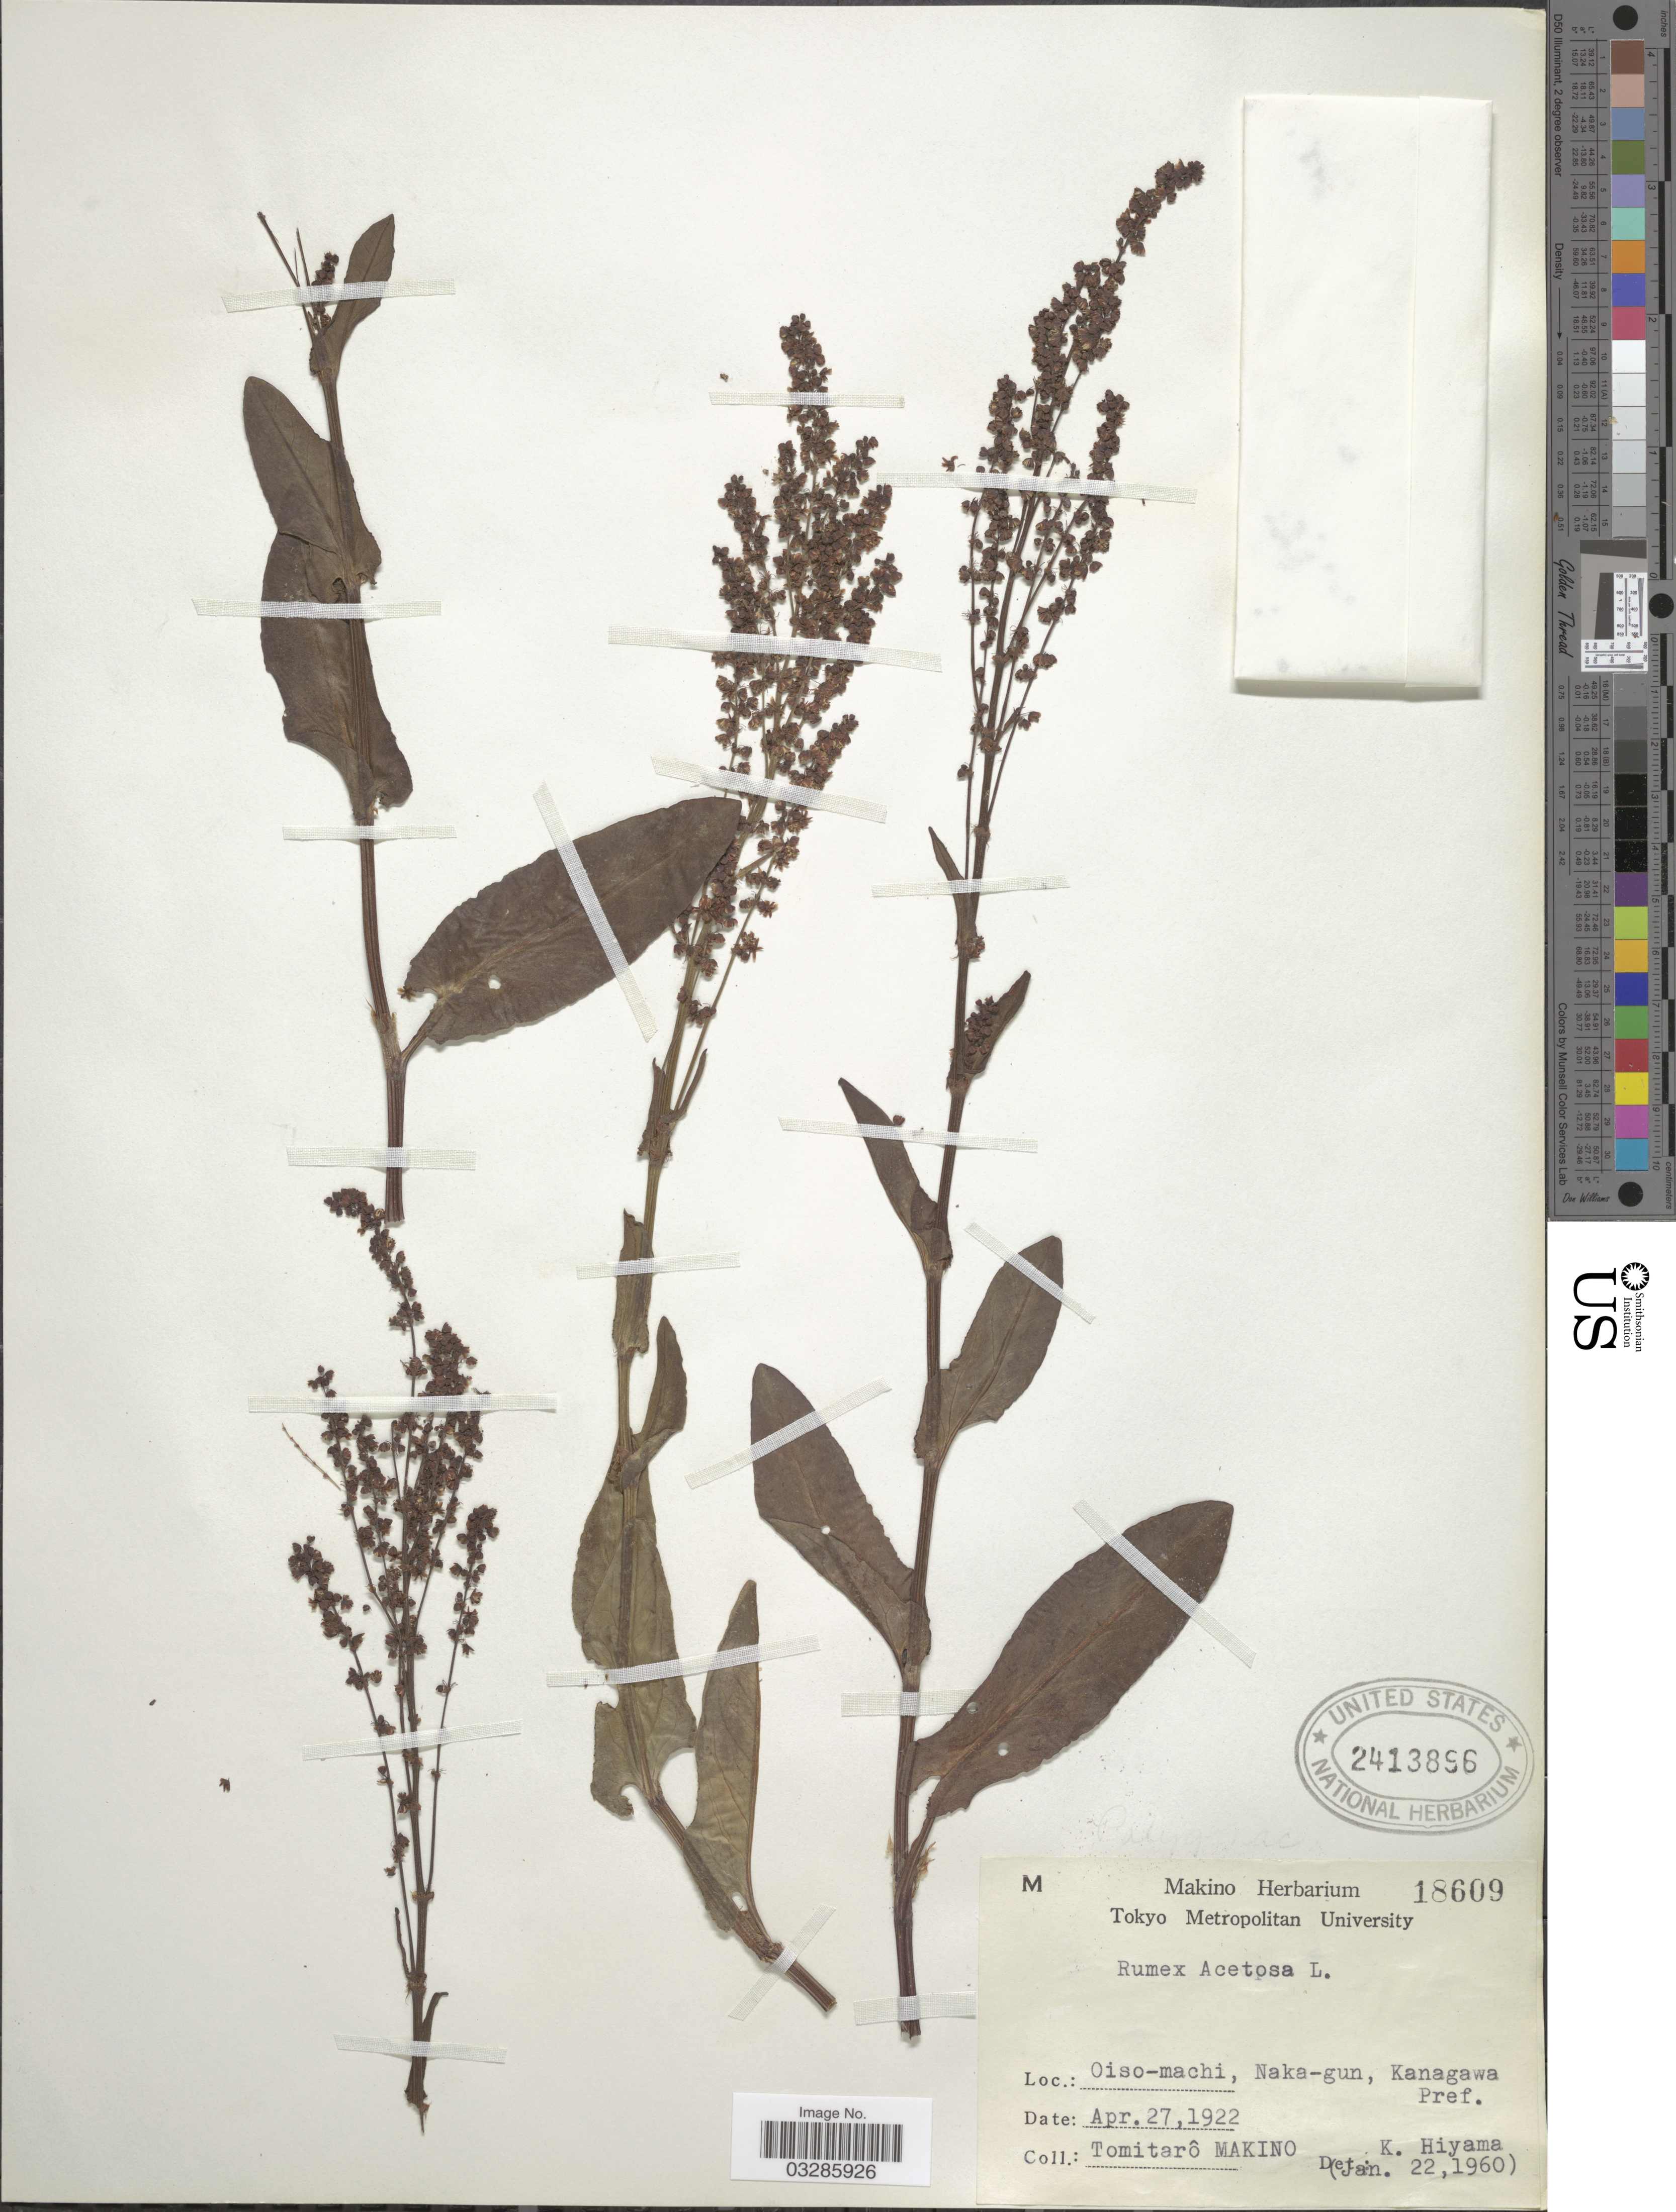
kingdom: Plantae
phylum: Tracheophyta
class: Magnoliopsida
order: Caryophyllales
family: Polygonaceae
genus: Rumex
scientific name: Rumex acetosa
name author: L.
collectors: T. Makino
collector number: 18609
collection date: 1922-04-27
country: Japan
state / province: Kanagawa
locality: Oiso-machi, Naka-gun, Kanagawa Pref.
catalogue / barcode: US 2413896